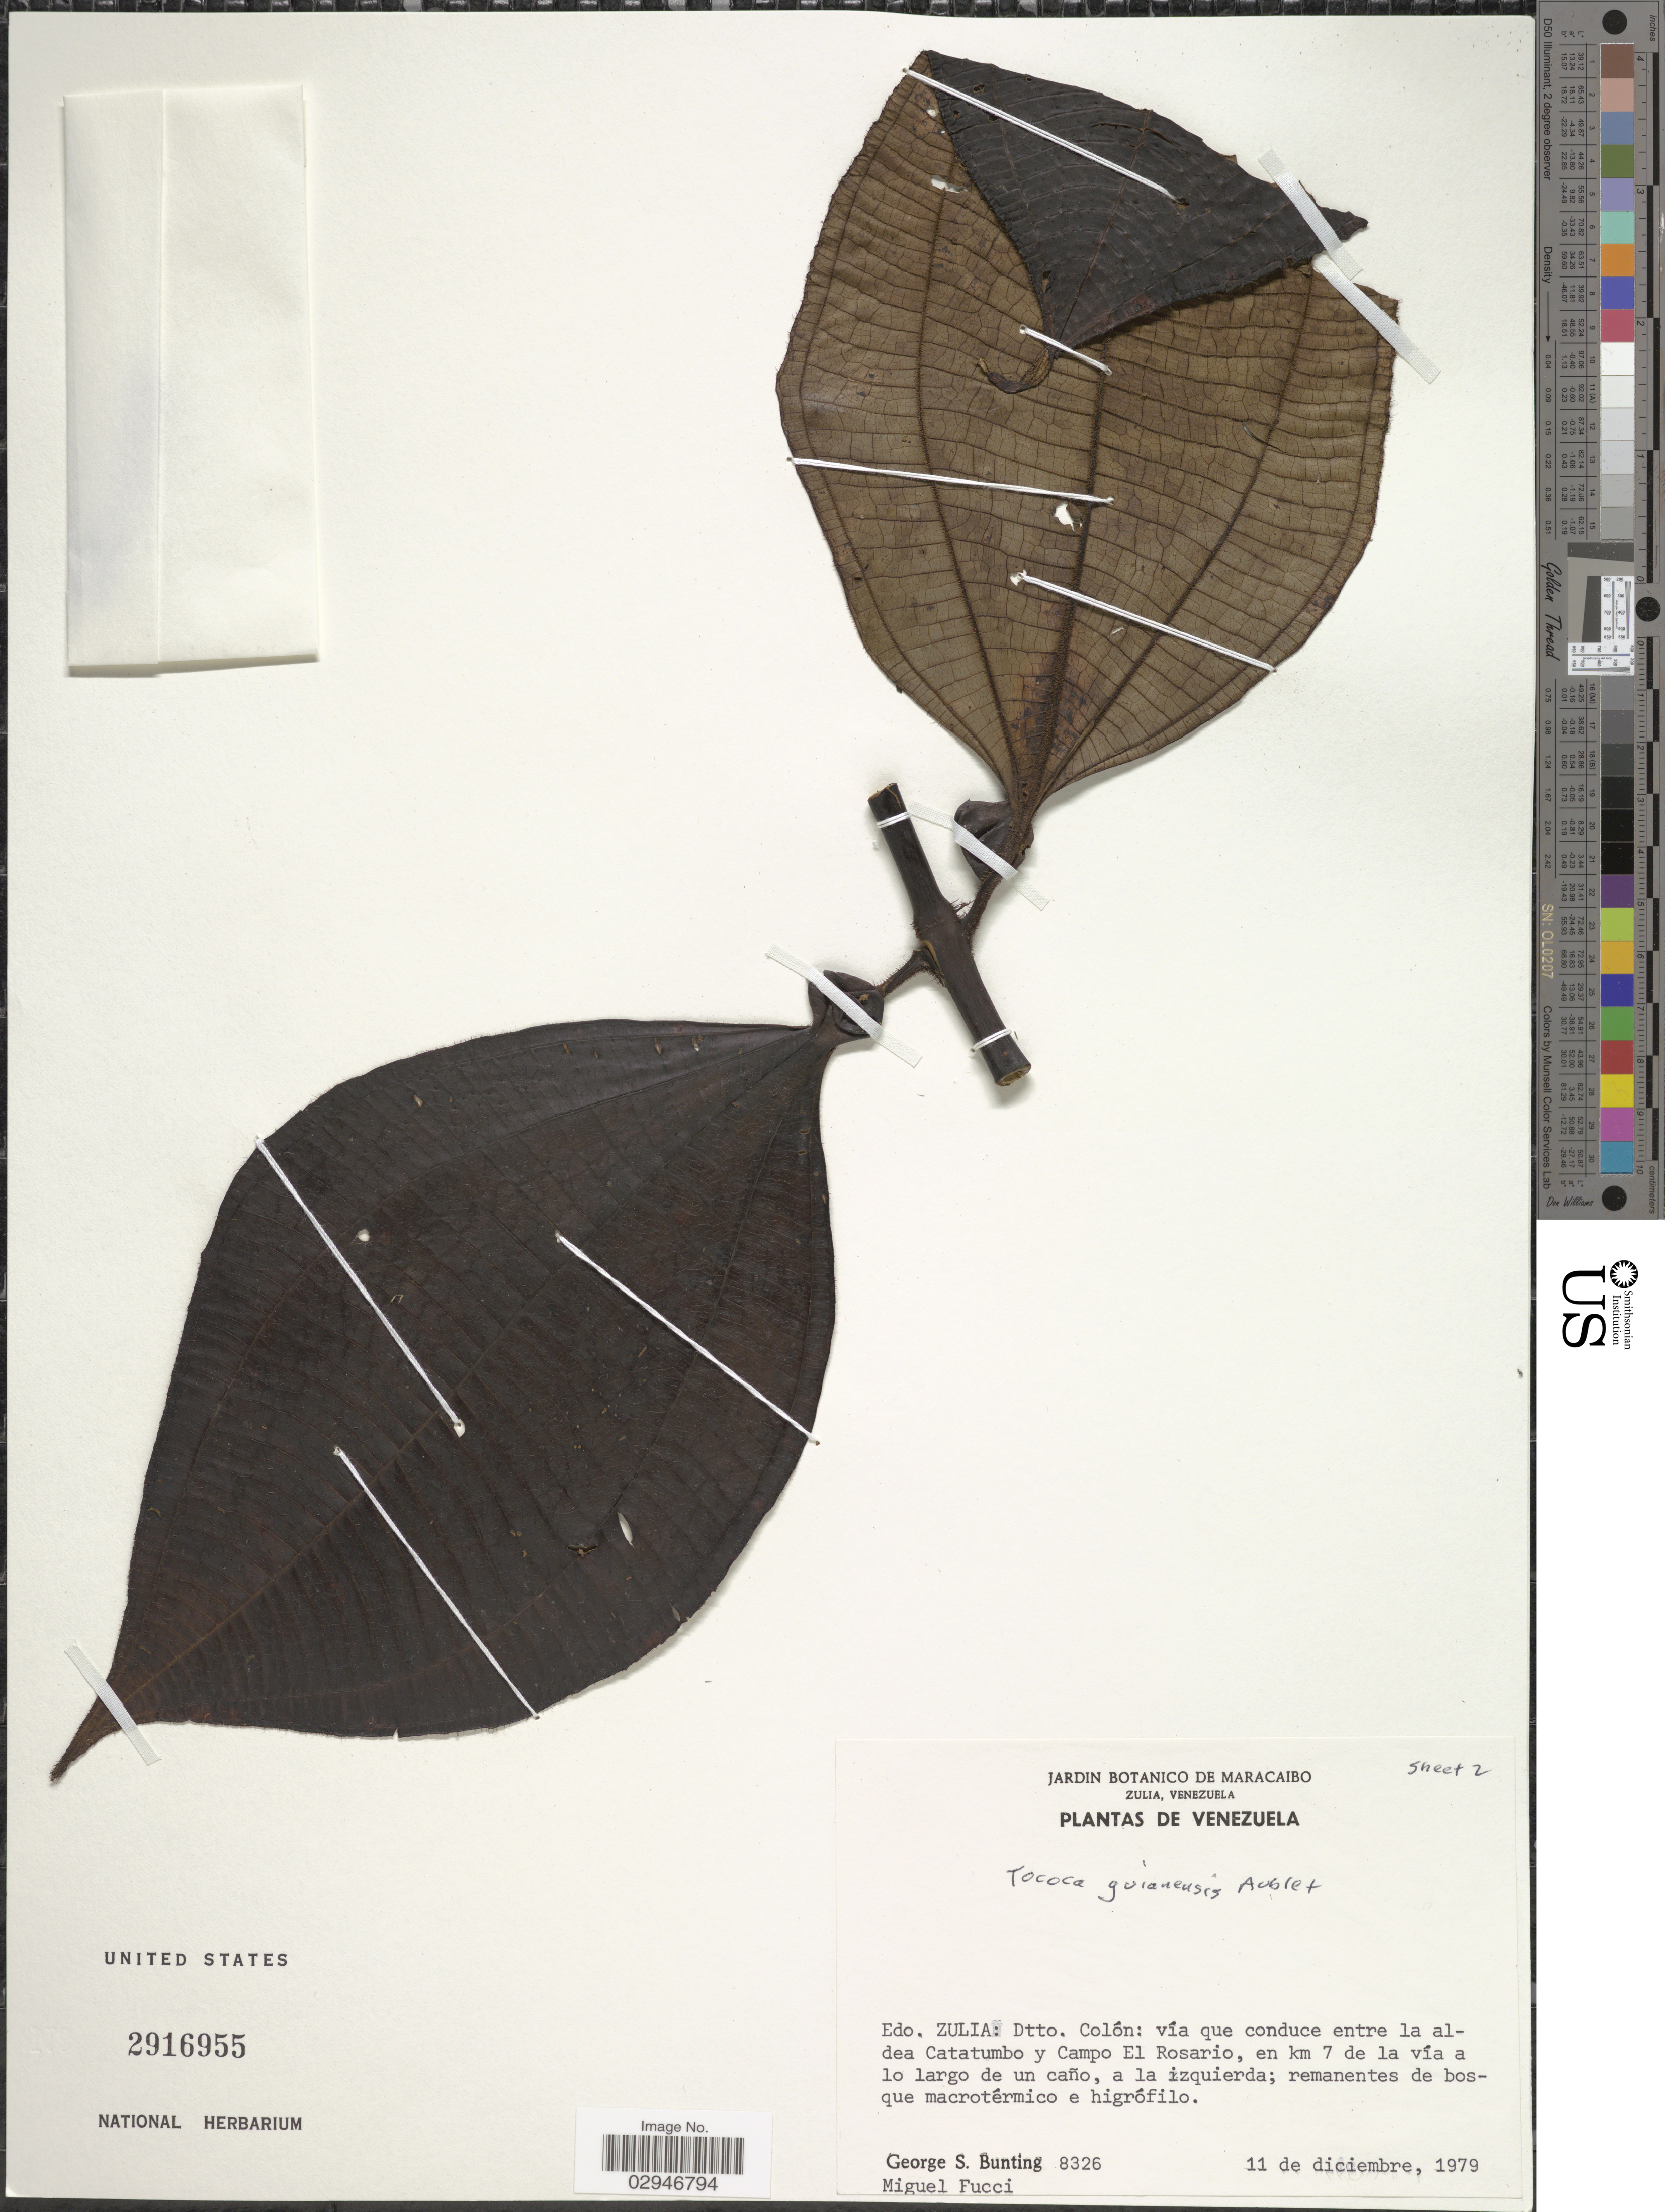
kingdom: Plantae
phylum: Tracheophyta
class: Magnoliopsida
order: Myrtales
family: Melastomataceae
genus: Tococa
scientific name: Tococa guianensis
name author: Aubl.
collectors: G. S. Bunting & M. Fucci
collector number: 8326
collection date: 1979-12-11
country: Venezuela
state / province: Zulia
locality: Edo. Zulia: Dtto. Colón: vía que conduce entre la aldea Catatumbo y Campo El Rosario, en km 7 de la vía a lo largo de un caño, a la izquierda; remanentes de bosque macrotérmico e higrófilo.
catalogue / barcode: US 2916955